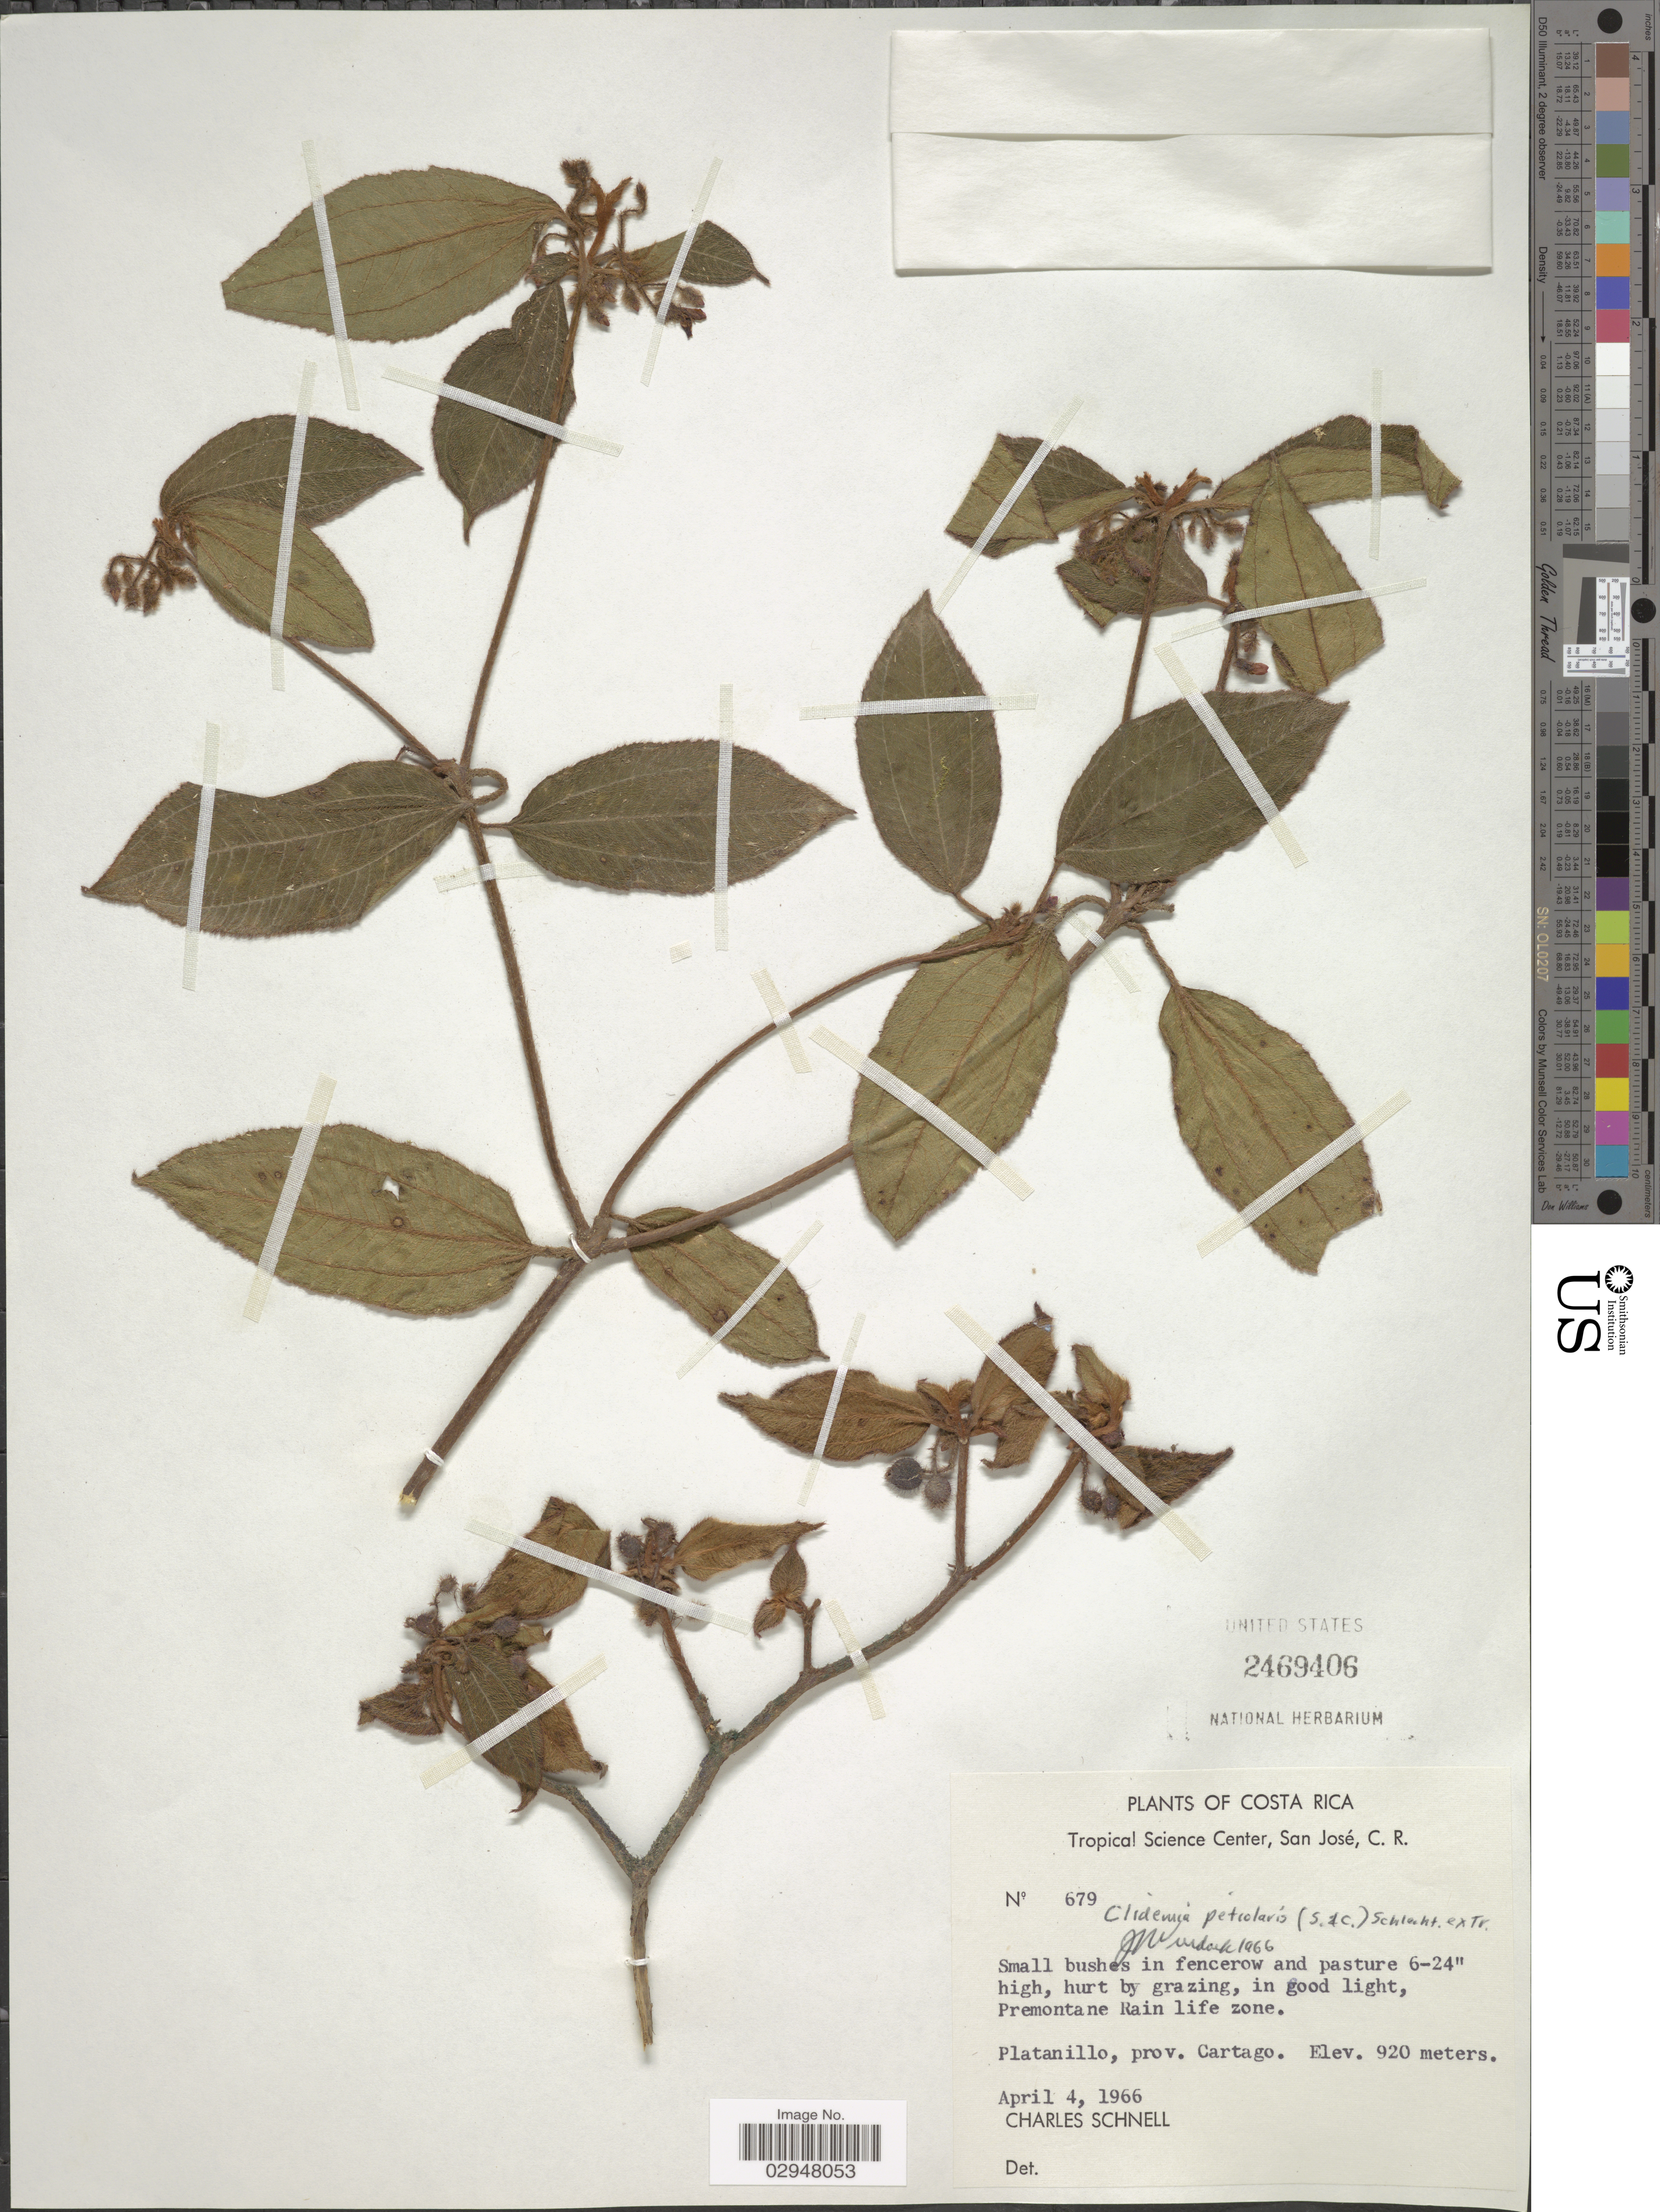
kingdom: Plantae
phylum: Tracheophyta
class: Magnoliopsida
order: Myrtales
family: Melastomataceae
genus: Clidemia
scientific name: Clidemia petiolaris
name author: (Schltdl. & Cham.) Schltdl. ex Triana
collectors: C. Schnell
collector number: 679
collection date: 1966-04-04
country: Costa Rica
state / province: Cartago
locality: Premontane Rain life Zone, Platanillo.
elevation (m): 920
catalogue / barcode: US 2469406